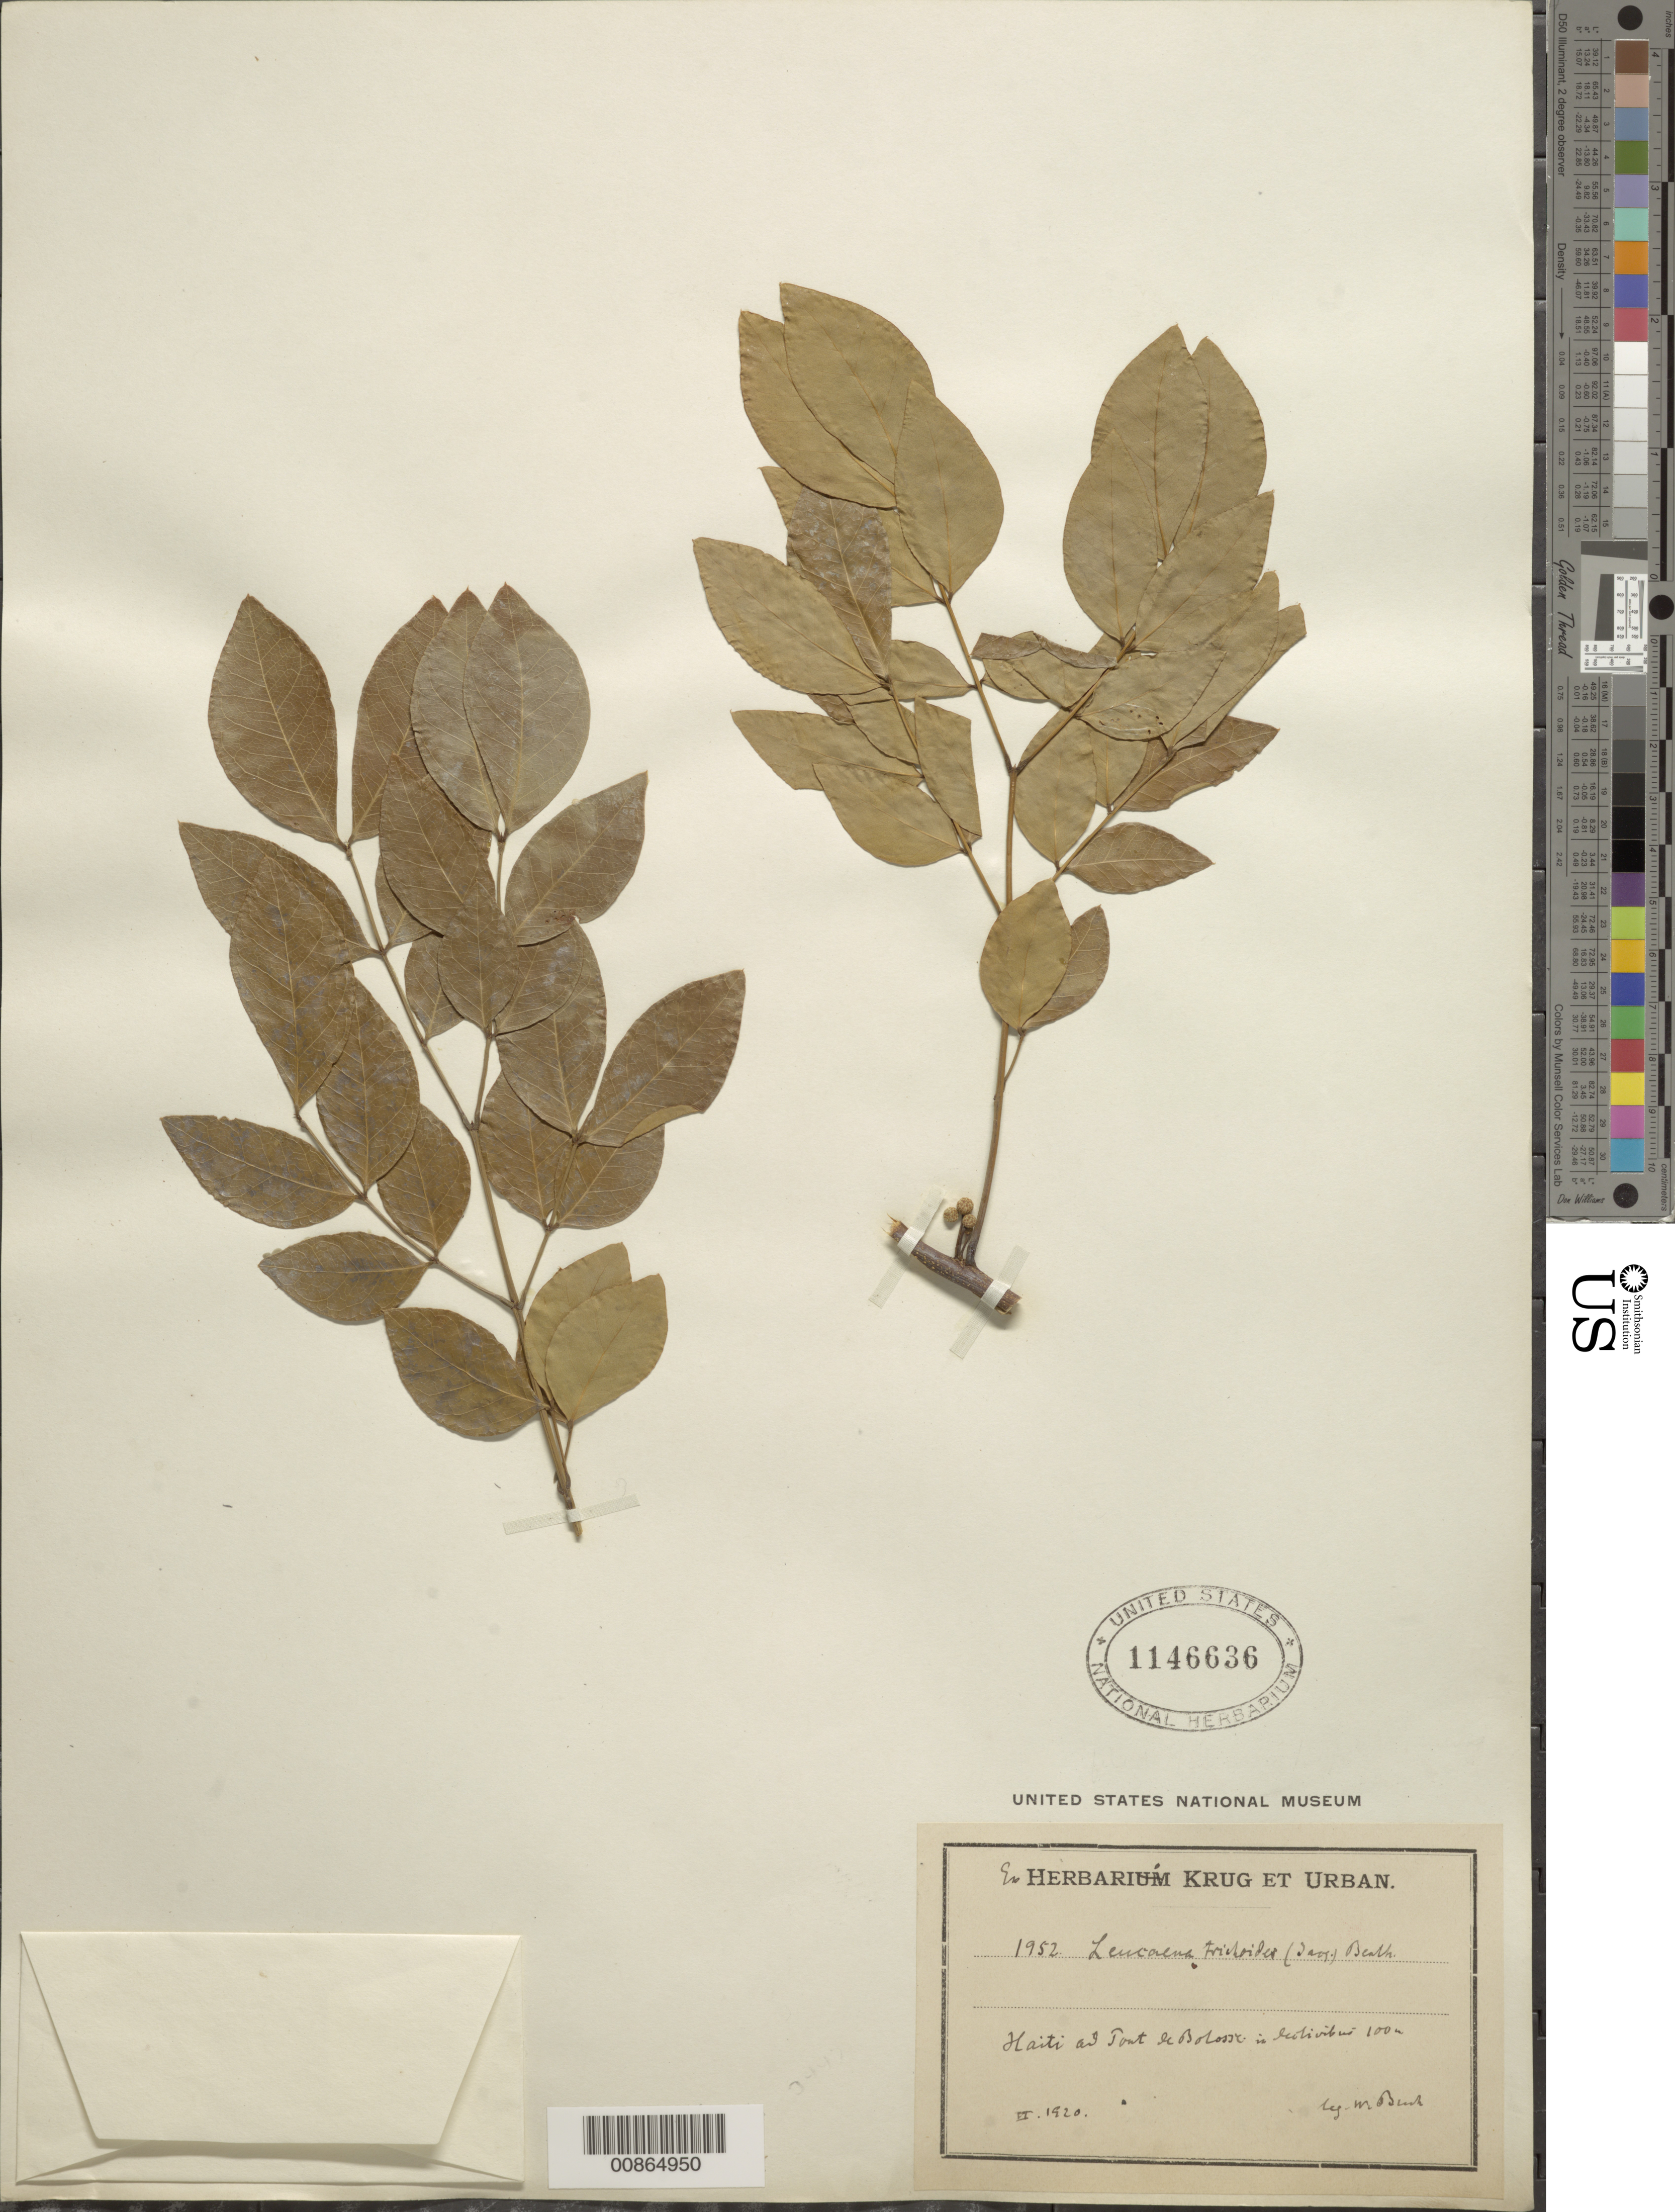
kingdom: Plantae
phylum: Tracheophyta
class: Magnoliopsida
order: Fabales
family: Fabaceae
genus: Leucaena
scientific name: Leucaena trichodes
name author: (Jacq.) Benth.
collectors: W. Bush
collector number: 1952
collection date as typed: Jun 1920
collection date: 1920-06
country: Haiti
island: Hispaniola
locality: Ad "Pont" de Bolosse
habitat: In "lutivibus".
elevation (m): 100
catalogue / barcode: US 1146636